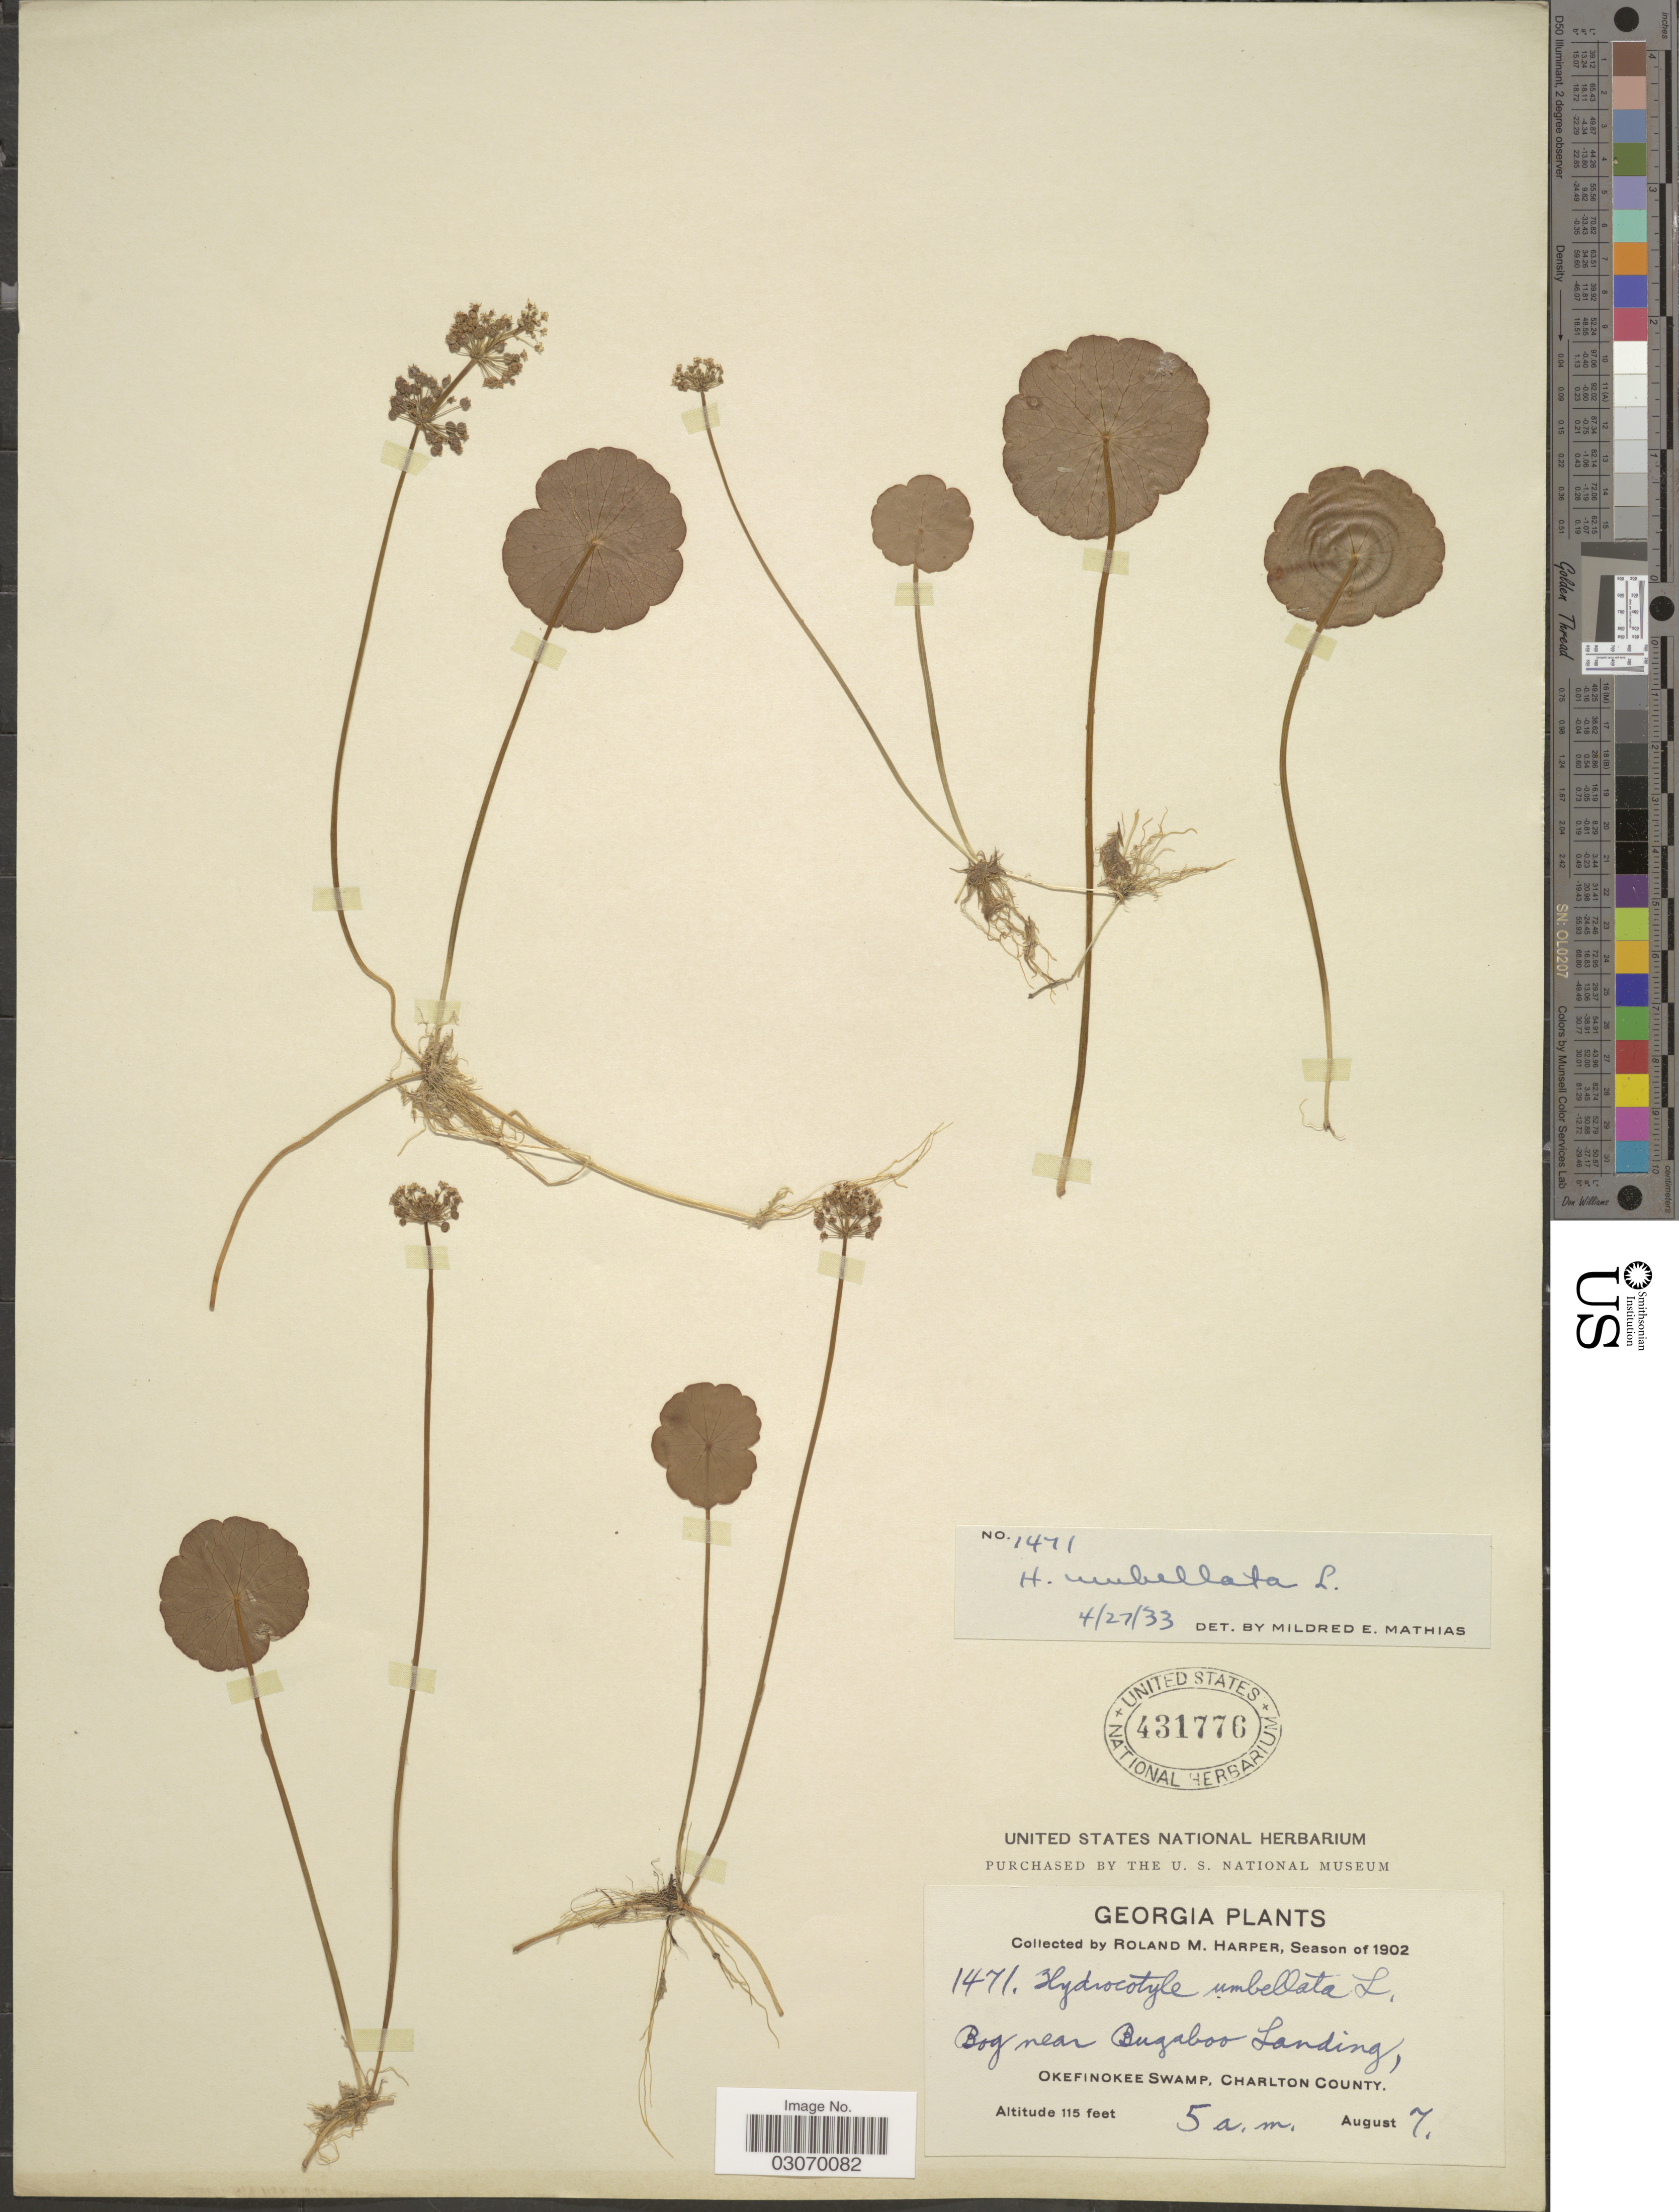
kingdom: Plantae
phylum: Tracheophyta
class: Magnoliopsida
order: Apiales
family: Araliaceae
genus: Hydrocotyle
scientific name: Hydrocotyle umbellata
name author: L.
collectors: R. M. Harper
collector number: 1471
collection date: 1902-08-07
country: United States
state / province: Georgia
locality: Bog near Bugaboo Landing. Okefinokee Swamp, Charlton County.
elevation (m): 35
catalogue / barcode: US 431776